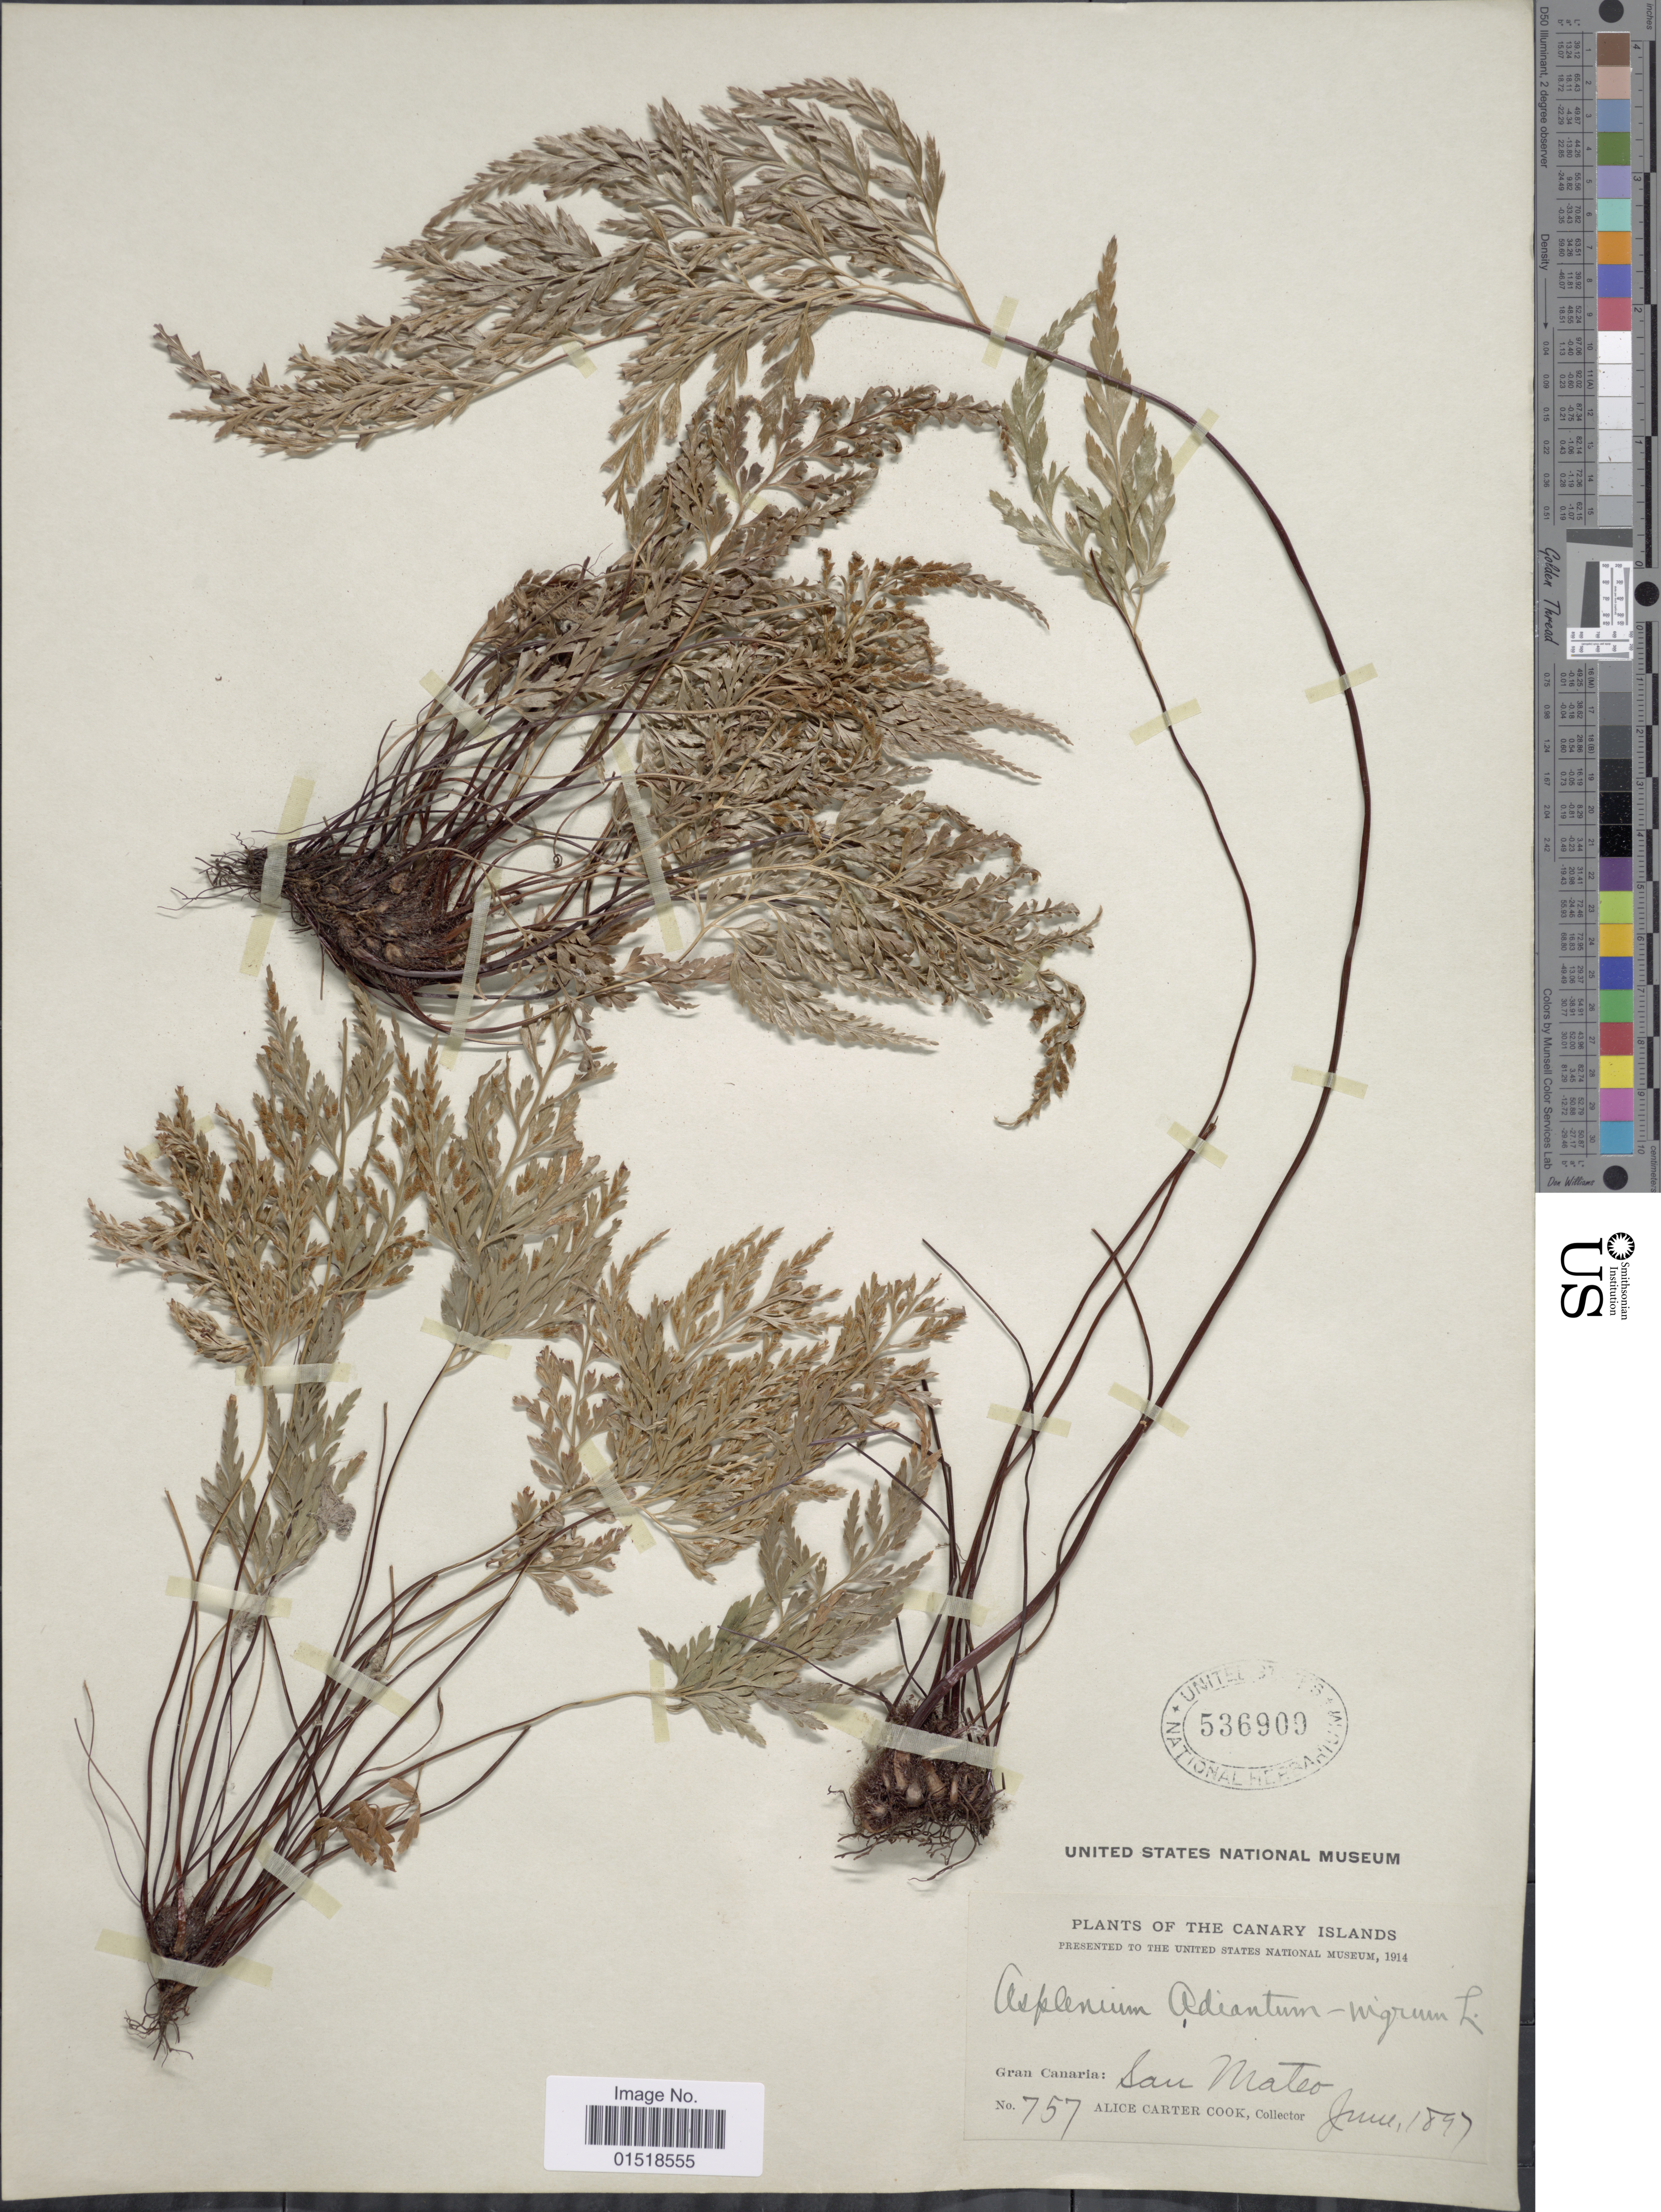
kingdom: Plantae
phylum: Tracheophyta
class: Polypodiopsida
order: Polypodiales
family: Aspleniaceae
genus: Asplenium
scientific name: Asplenium adiantum-nigrum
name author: L.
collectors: Alice C. Cook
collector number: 757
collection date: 1897-06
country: Spain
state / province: Canarias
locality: Canary Islands. Gran Canaria: San Mateo.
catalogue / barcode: US 536909